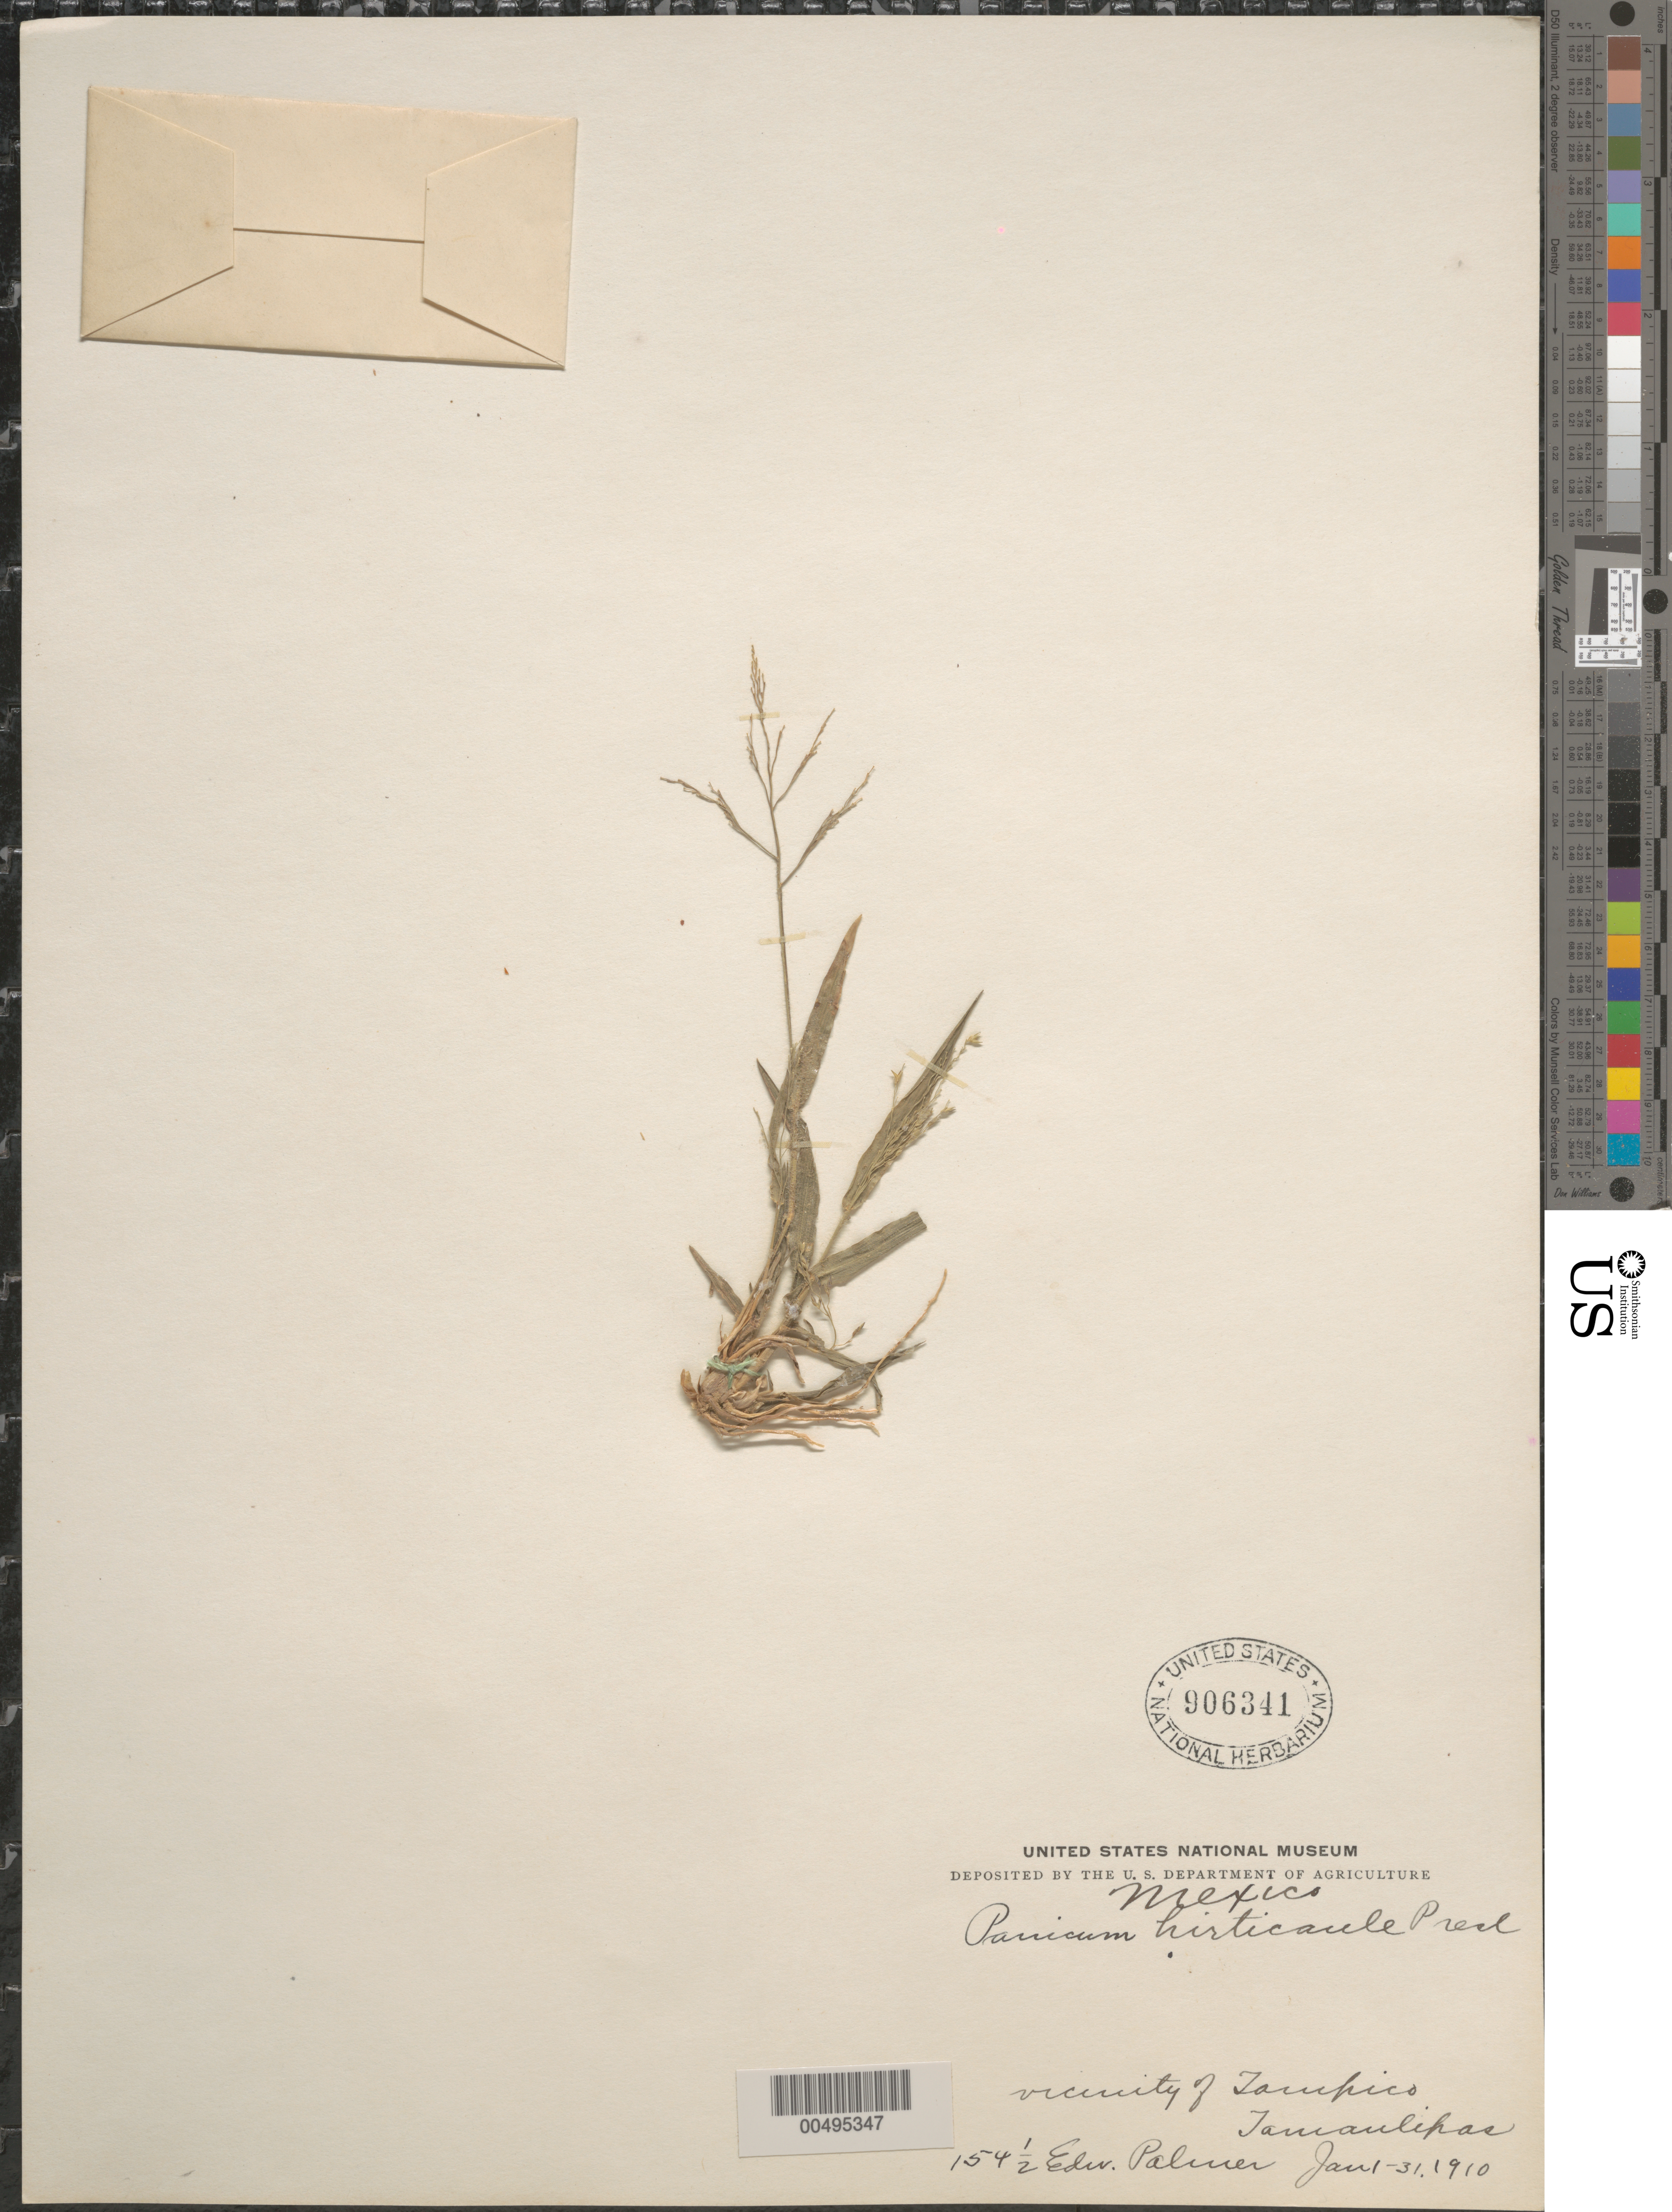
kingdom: Plantae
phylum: Tracheophyta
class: Liliopsida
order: Poales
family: Poaceae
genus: Panicum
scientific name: Panicum hirticaule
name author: J. Presl in C. Presl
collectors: E. Palmer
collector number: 154.5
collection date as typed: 1 Jan 1910 to 31 Jan 1910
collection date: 1910-01-01/1910-01-31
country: Mexico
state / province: Tamaulipas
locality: Vicinity of Tampico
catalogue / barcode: US 906341